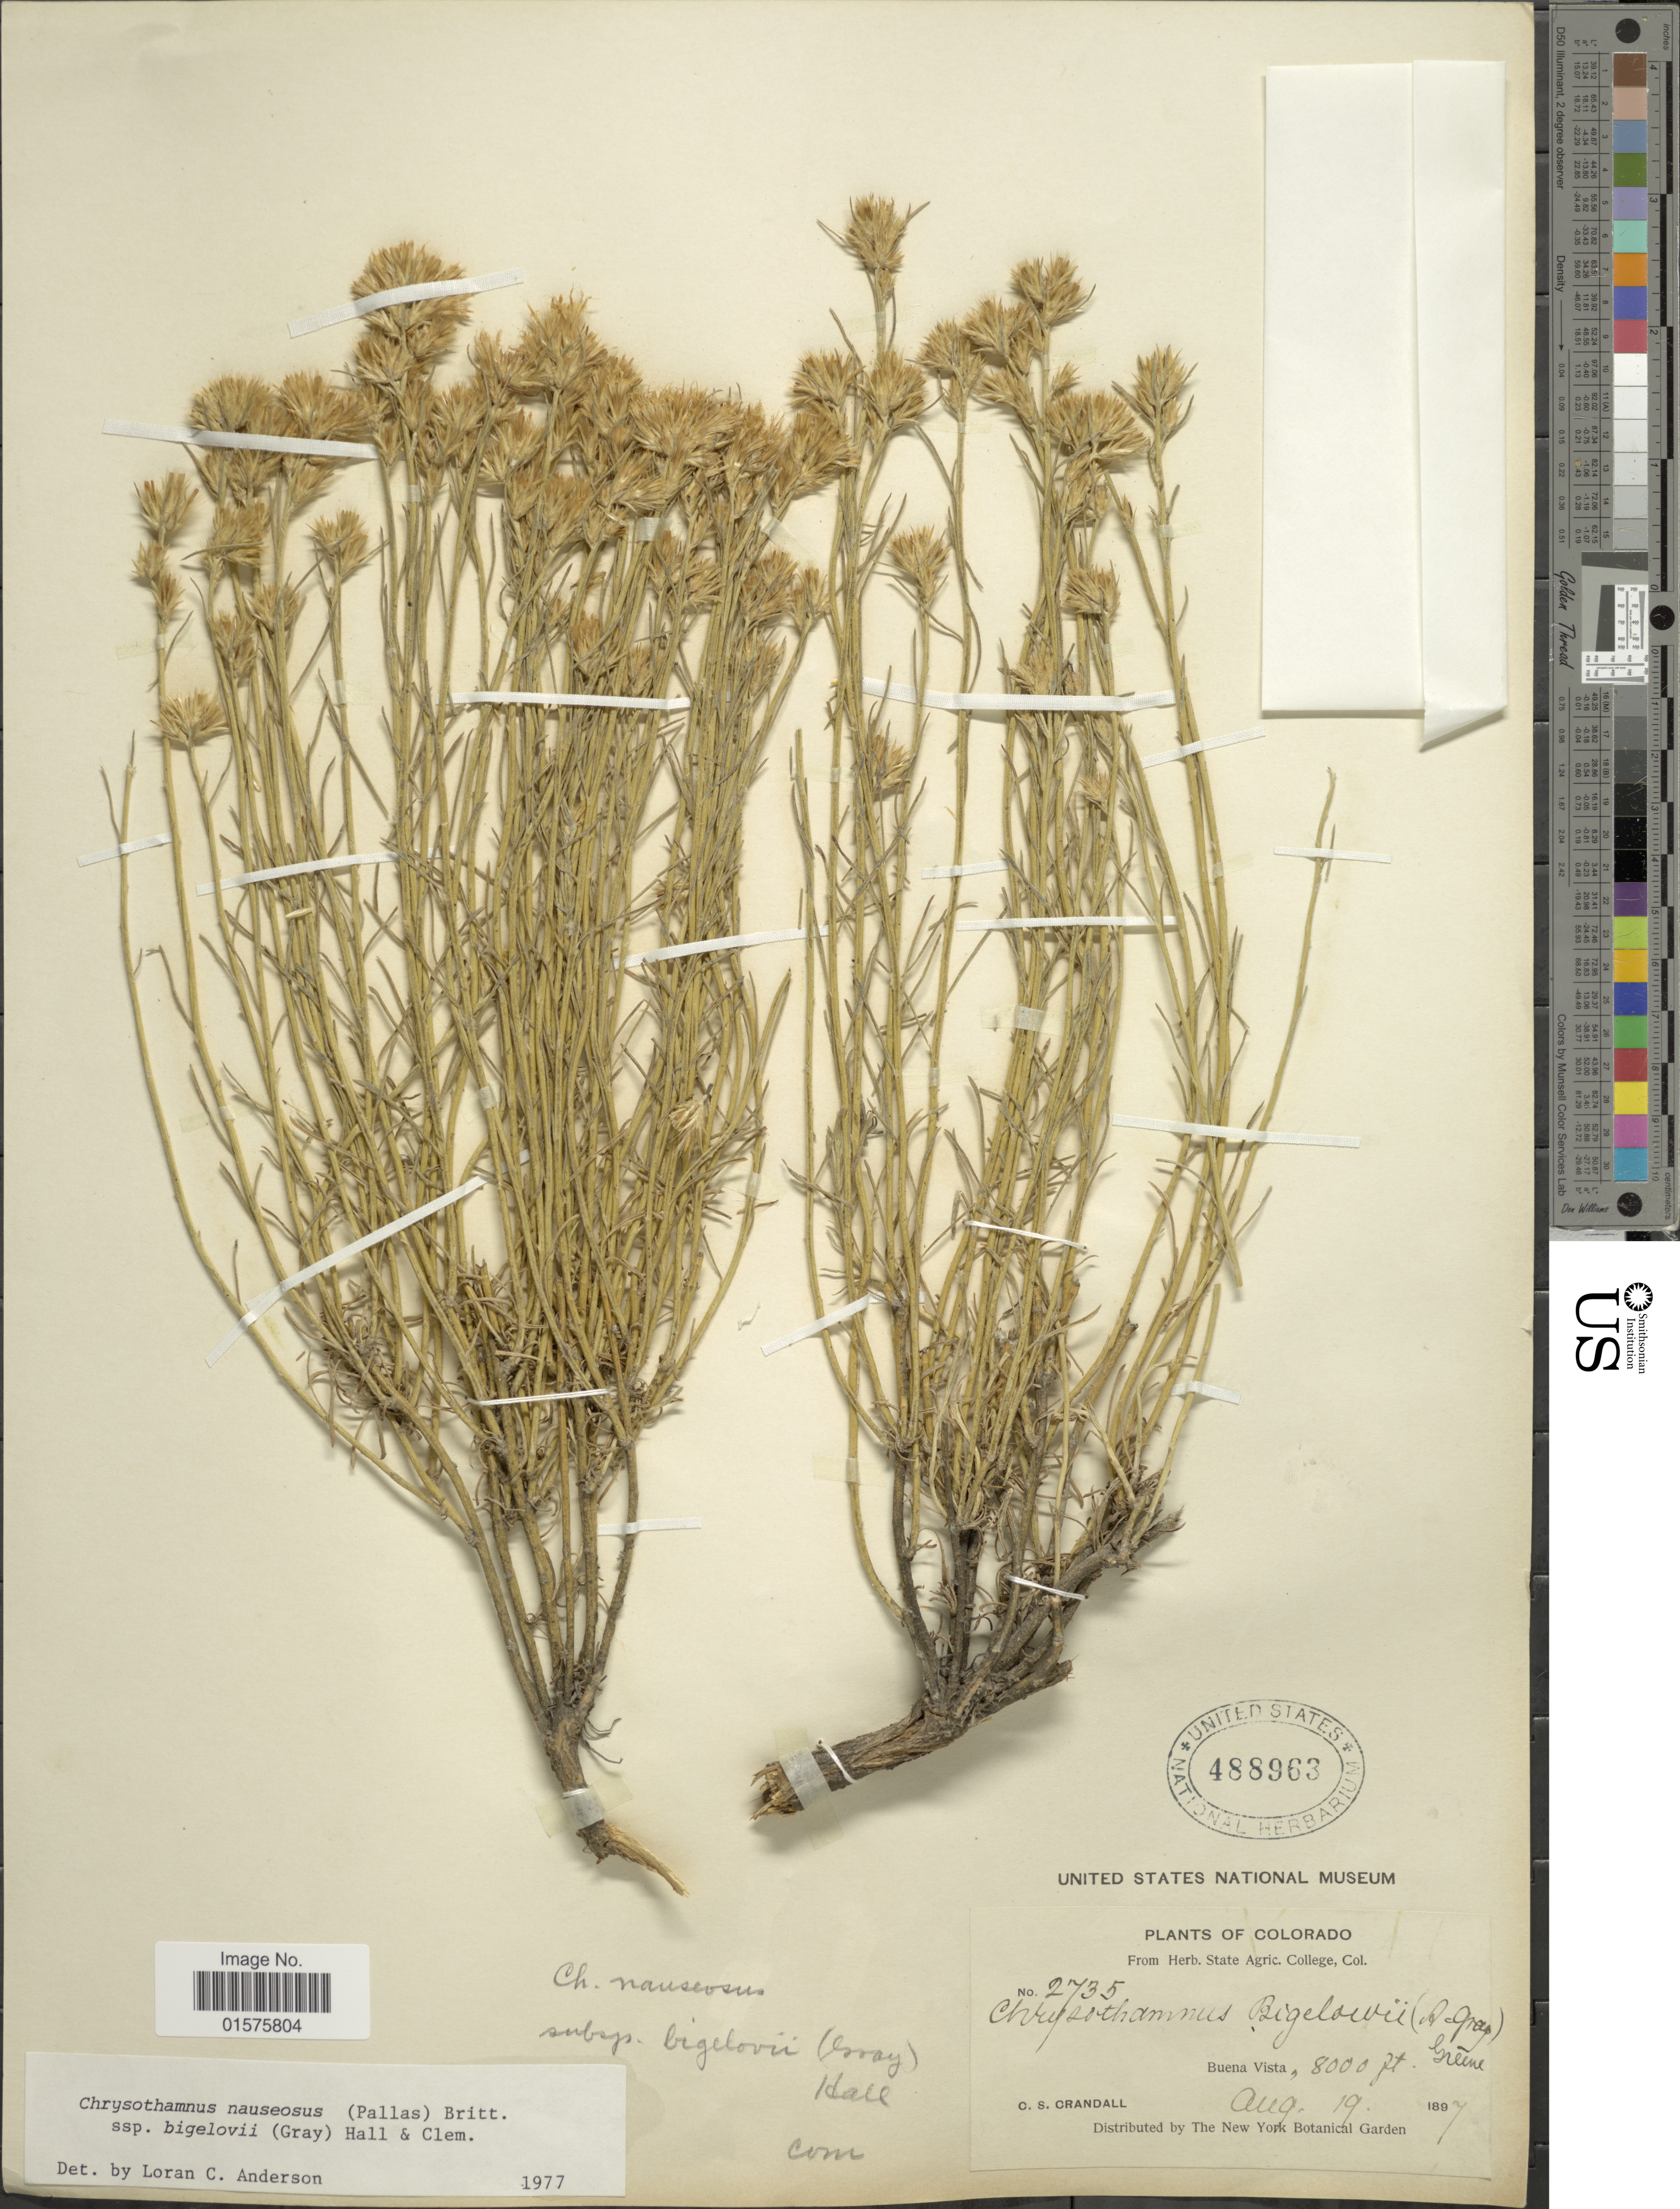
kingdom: Plantae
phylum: Tracheophyta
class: Magnoliopsida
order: Asterales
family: Asteraceae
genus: Ericameria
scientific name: Ericameria nauseosa var. bigelovii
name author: (A. Gray) G.L. Nesom & G.I. Baird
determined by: Urbatsch, Lowell E., Curator (LSU), Louisiana State University (UNITED STATES)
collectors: C. Crandall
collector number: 2734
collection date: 1897-08-19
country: United States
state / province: Colorado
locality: Buena Vista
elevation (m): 2438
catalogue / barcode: US 488963